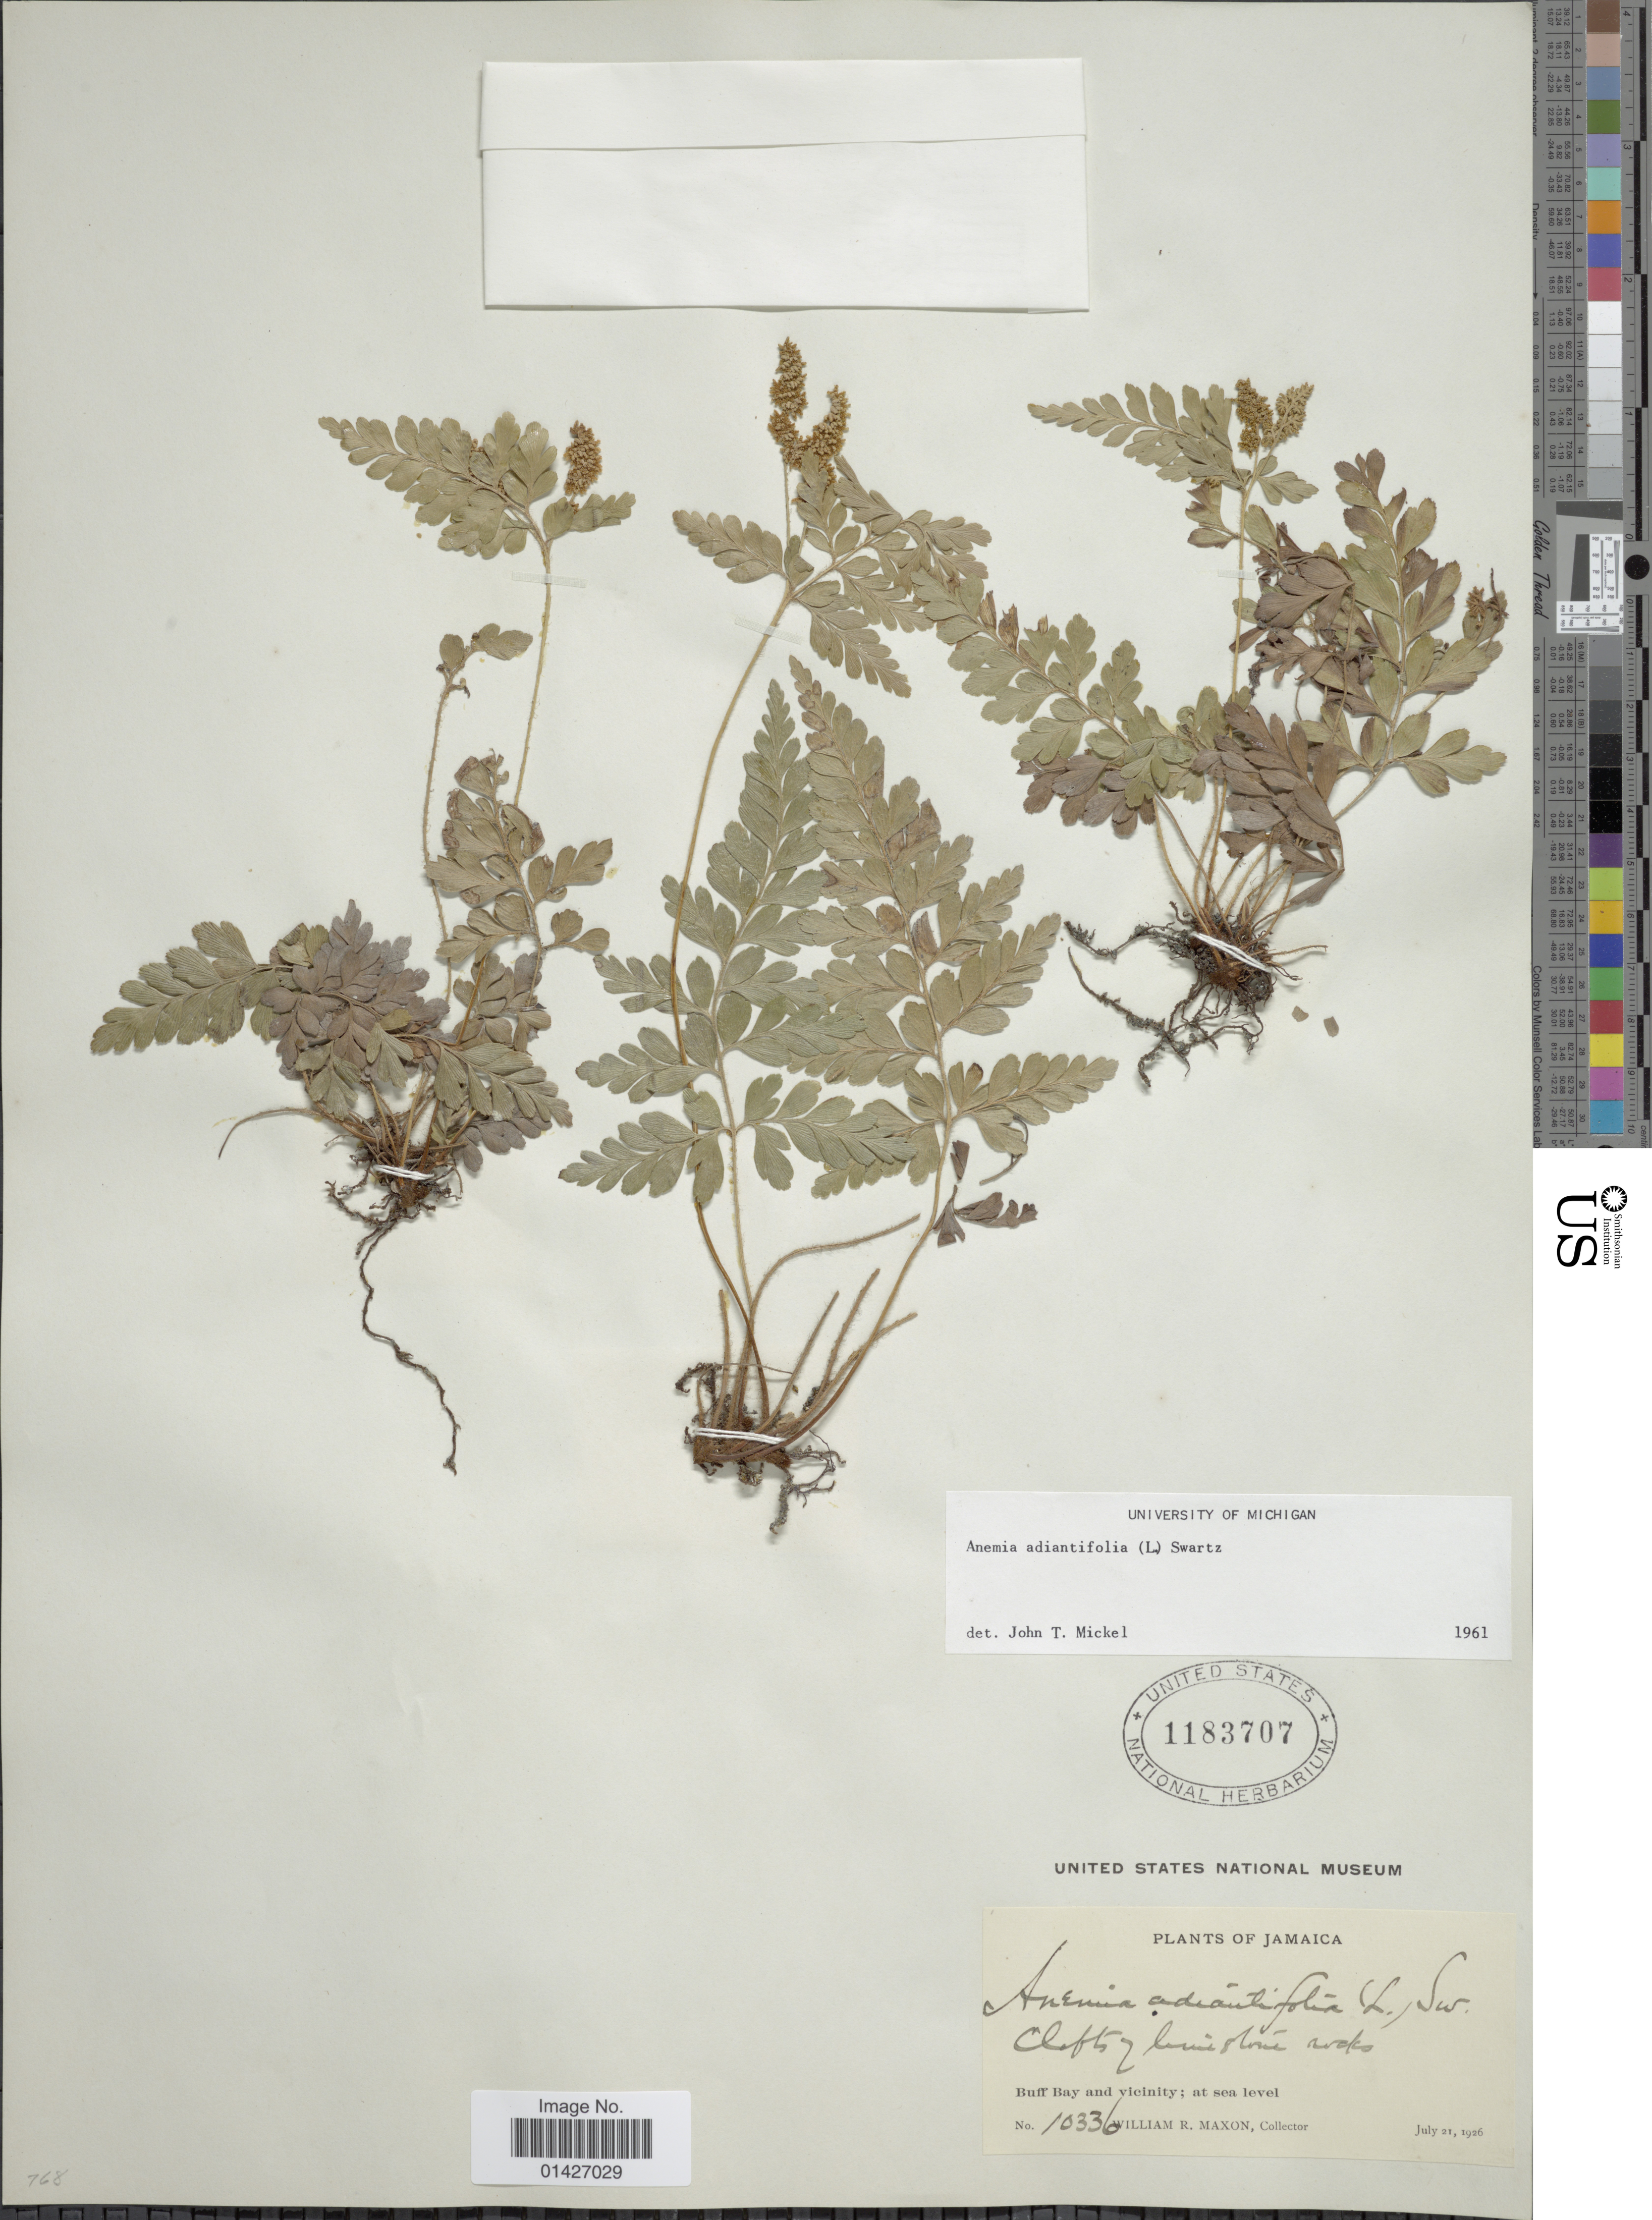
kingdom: Plantae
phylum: Tracheophyta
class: Polypodiopsida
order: Schizaeales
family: Anemiaceae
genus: Anemia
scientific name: Anemia adiantifolia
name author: (L.) Sw.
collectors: W. R. Maxon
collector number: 10336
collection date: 1926-07-21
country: Jamaica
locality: Buff Bay and vicinity; at sea level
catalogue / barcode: US 1183707